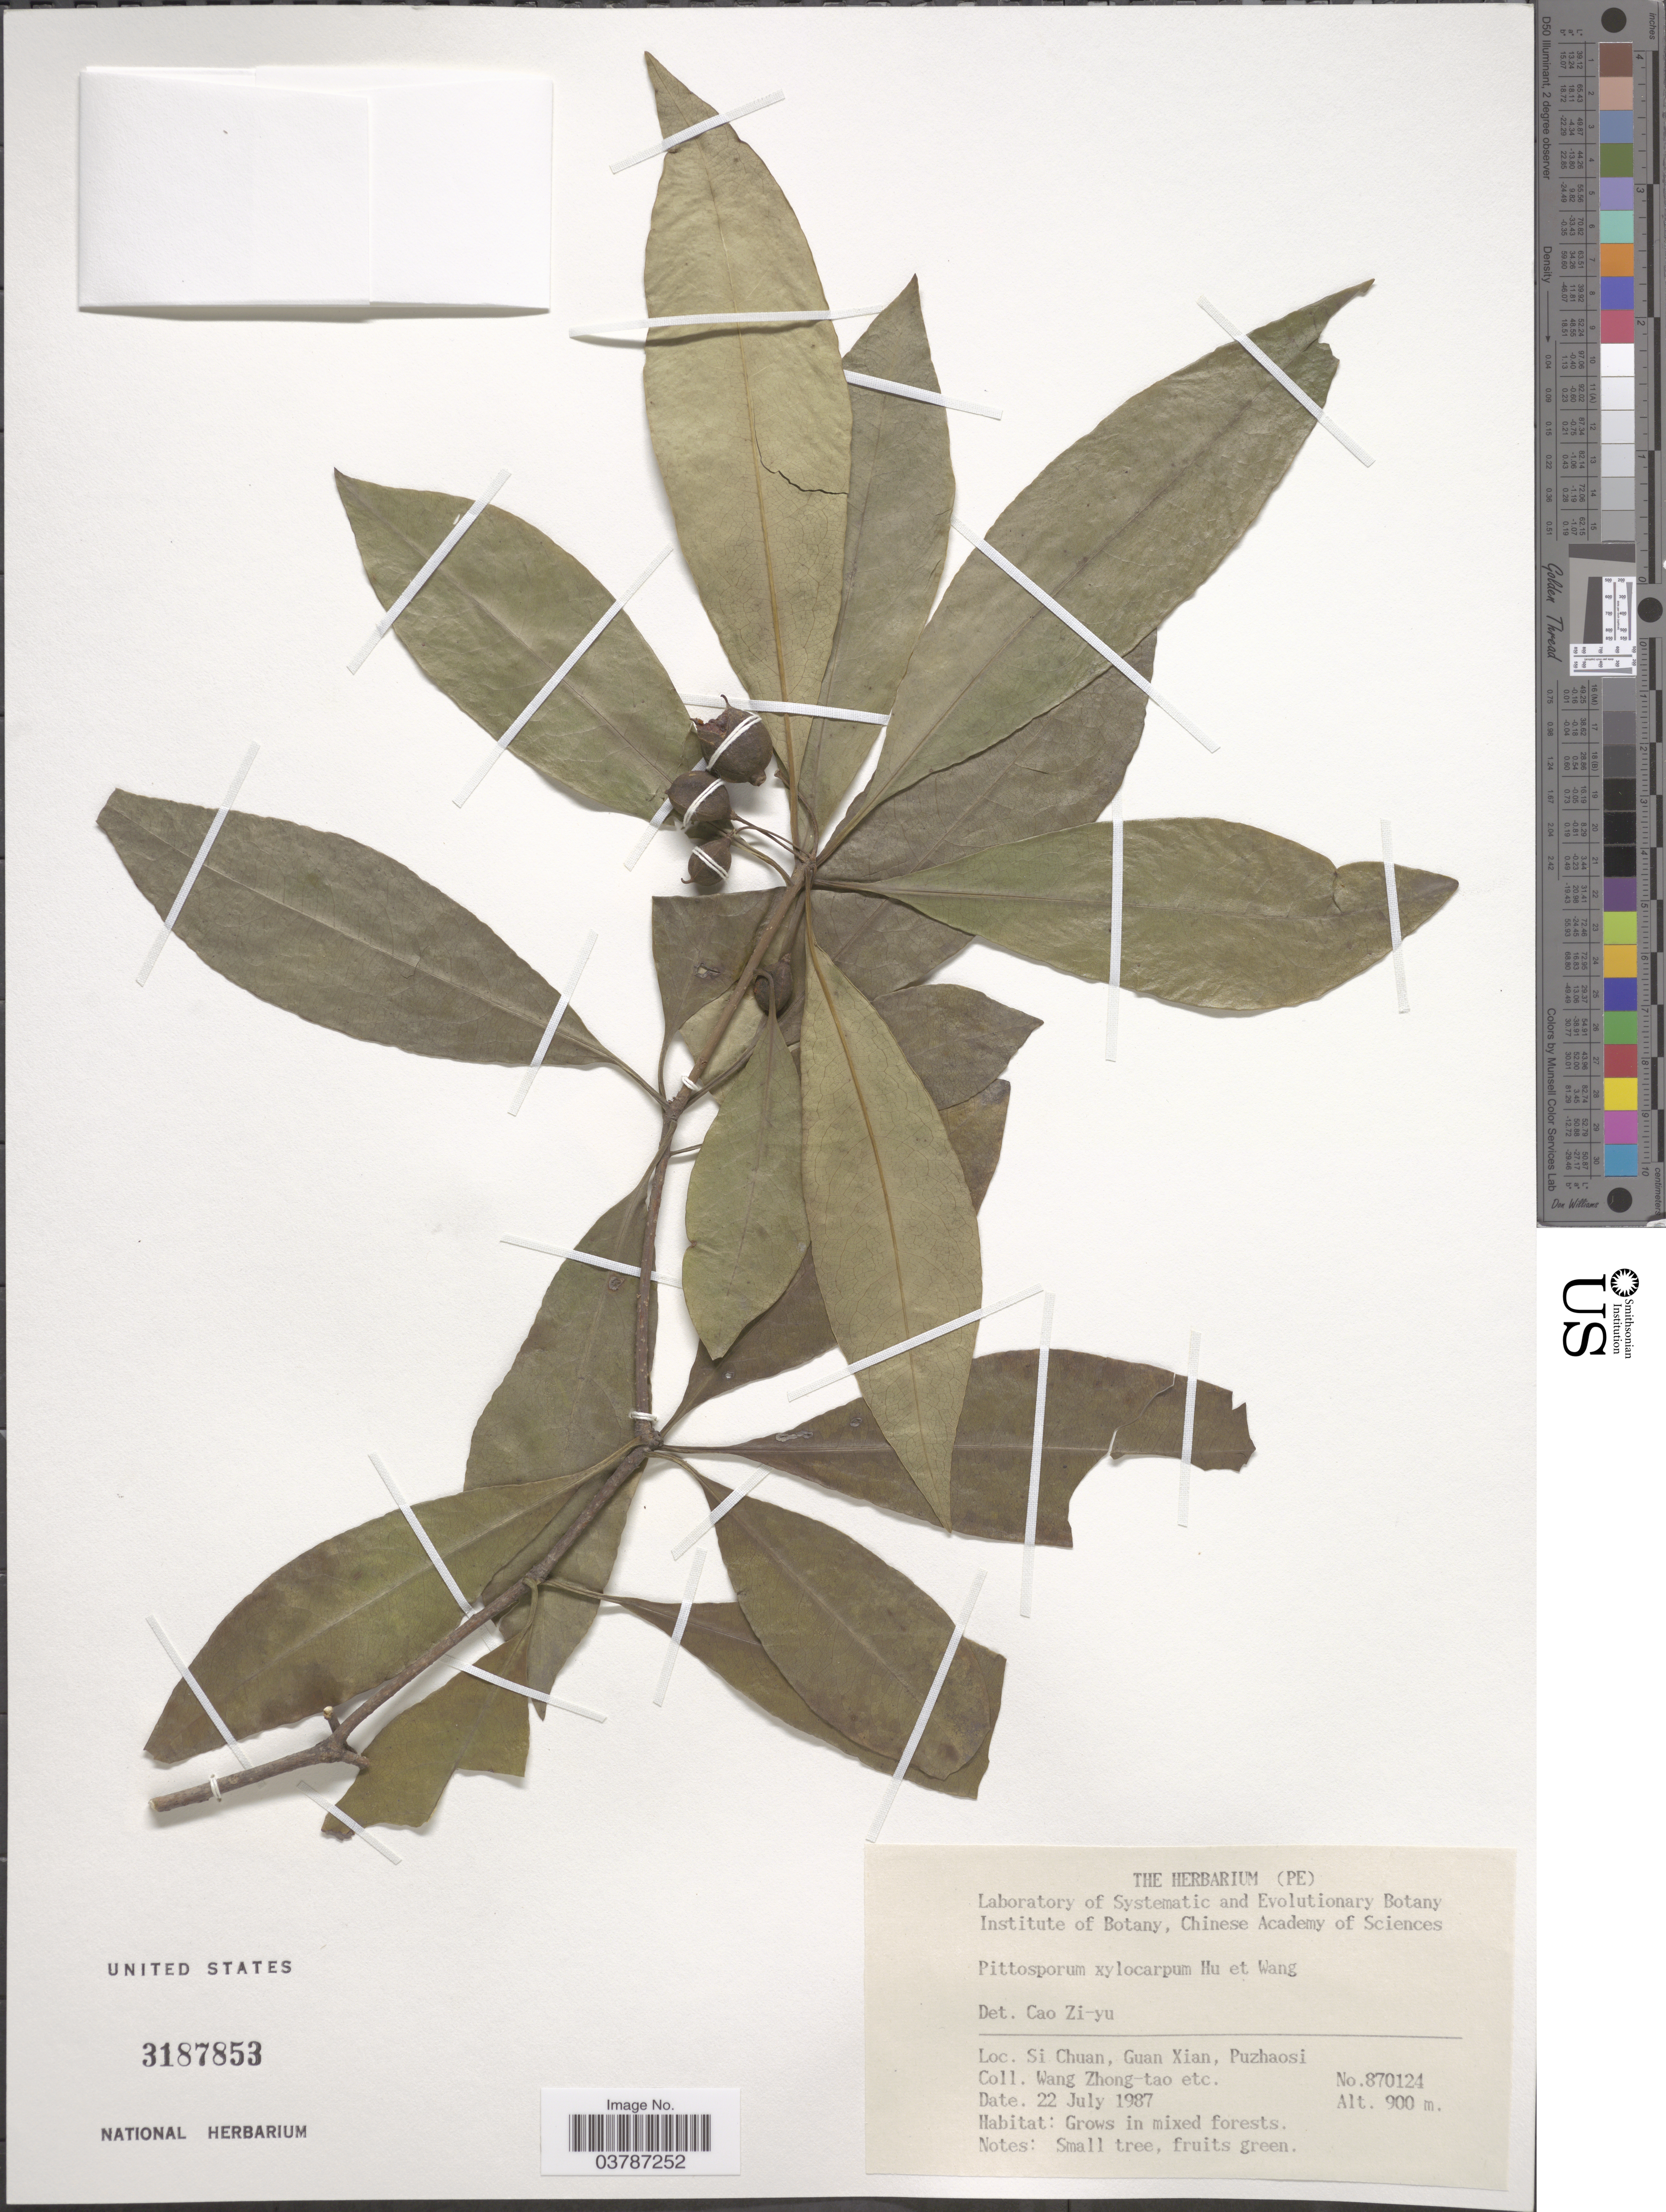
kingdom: Plantae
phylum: Tracheophyta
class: Magnoliopsida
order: Apiales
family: Pittosporaceae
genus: Pittosporum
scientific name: Pittosporum xylocarpum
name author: Hu & F.T. Wang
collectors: W. Zhong-Tao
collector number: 870124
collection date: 1987-07-22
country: China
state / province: Sichuan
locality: Si Chuan, Guan Xian, Puzhaosi.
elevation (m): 900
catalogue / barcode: US 3187853